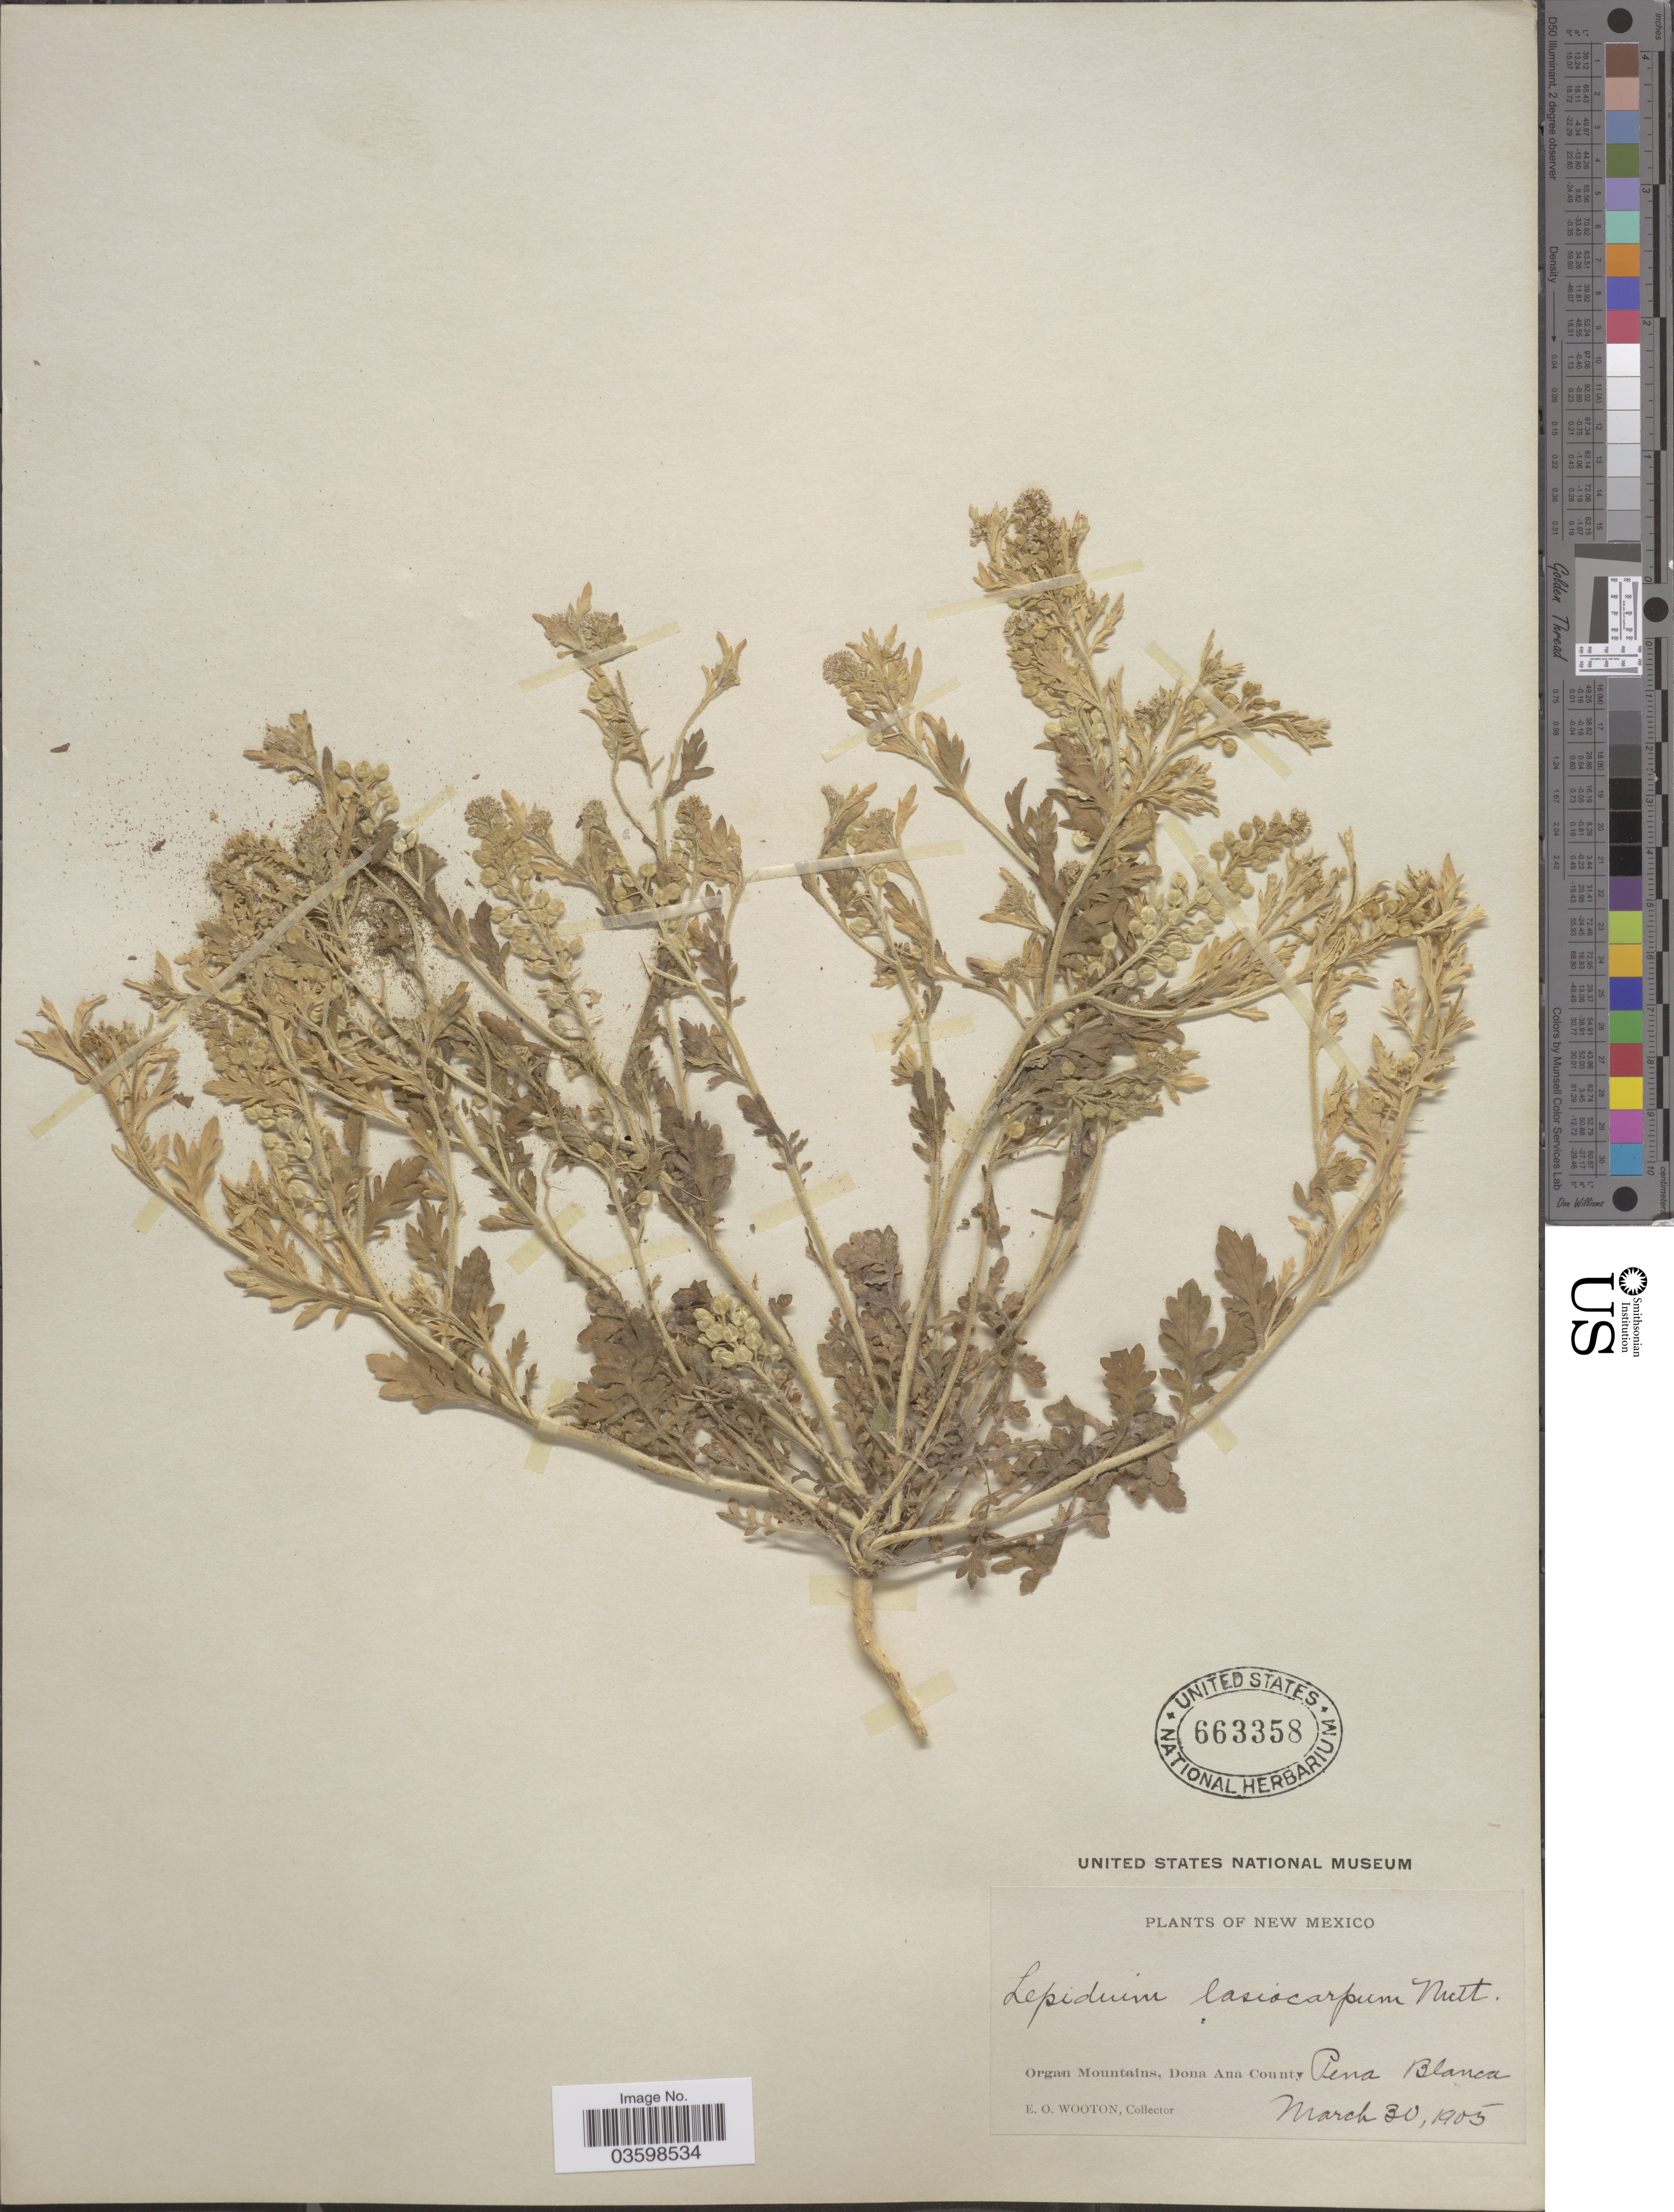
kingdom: Plantae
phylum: Tracheophyta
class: Magnoliopsida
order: Brassicales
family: Brassicaceae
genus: Lepidium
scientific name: Lepidium lasiocarpum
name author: Nutt.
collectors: E. O. Wooton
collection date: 1905-03-30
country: United States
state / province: New Mexico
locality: Organ Mountains, Dona Ana County, Pena Blanca.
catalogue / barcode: US 663358